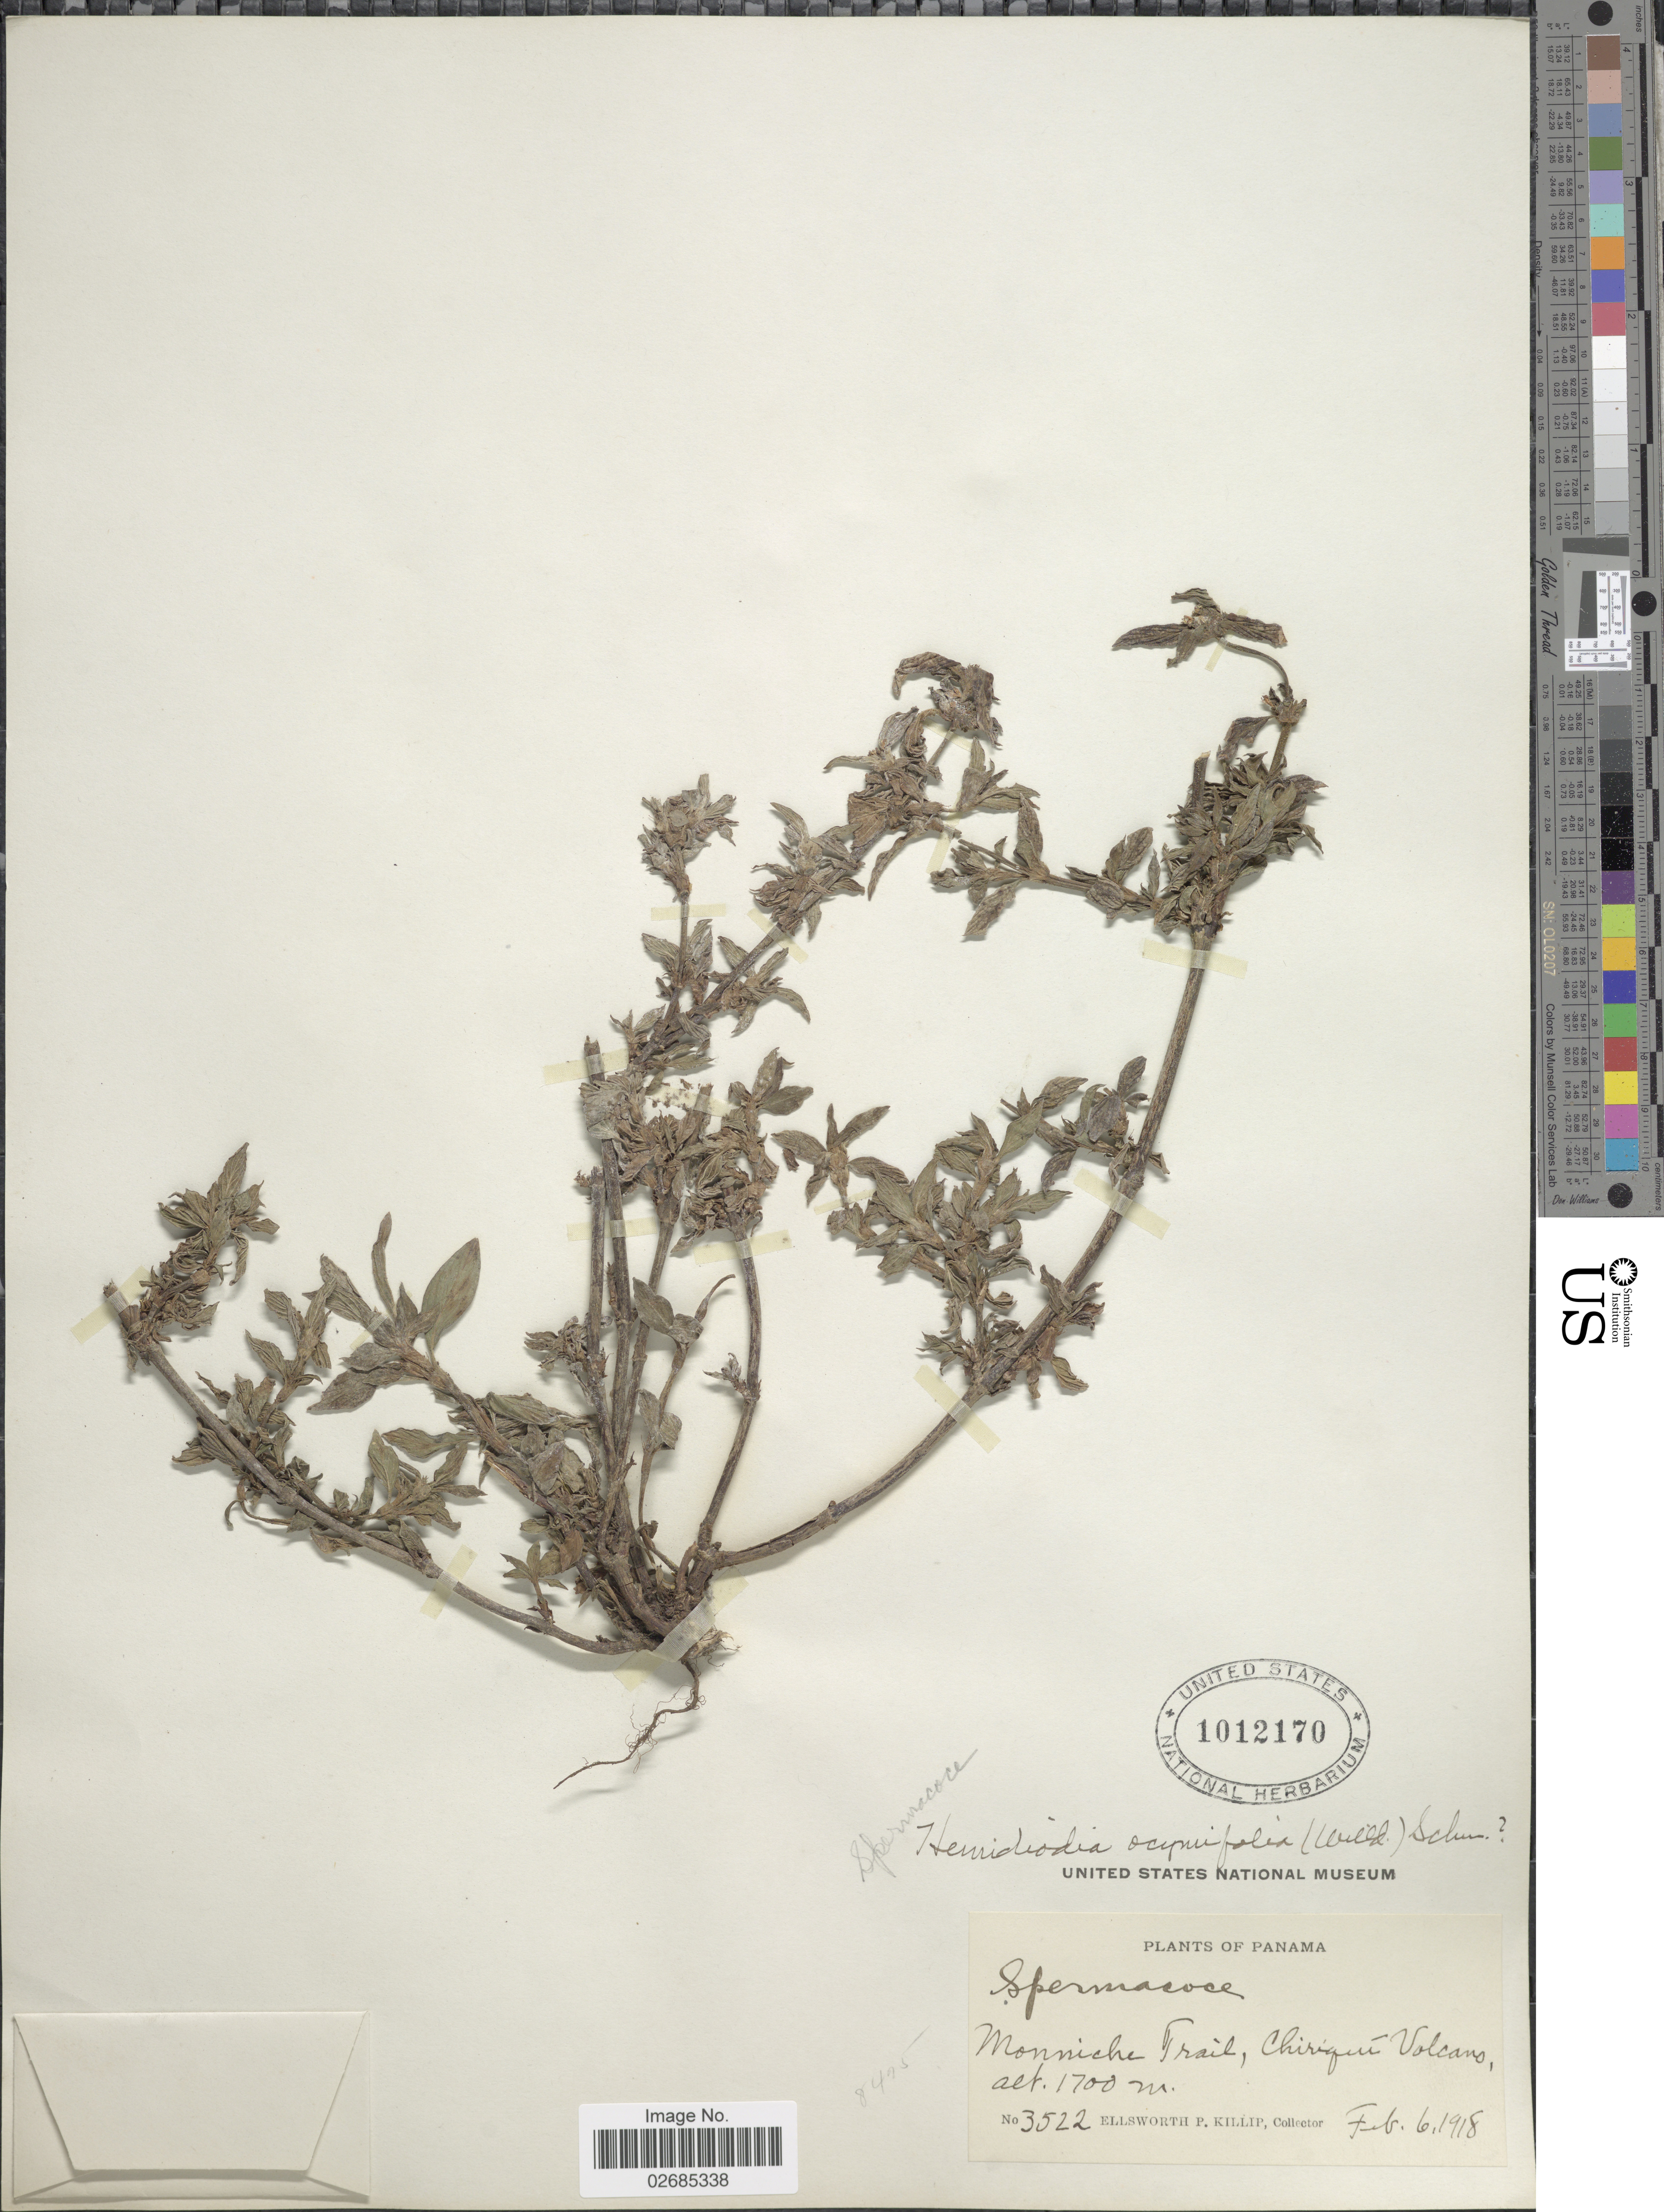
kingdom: Plantae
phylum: Tracheophyta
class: Magnoliopsida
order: Gentianales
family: Rubiaceae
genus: Hemidiodia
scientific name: Hemidiodia ocimifolia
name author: (Willd.) K. Schum.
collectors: E. P. Killip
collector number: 3522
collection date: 1918-02-06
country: Panama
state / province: Chiriqui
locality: Monniche Trail, Chiriqui Volcano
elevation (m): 1700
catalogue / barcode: US 1012170